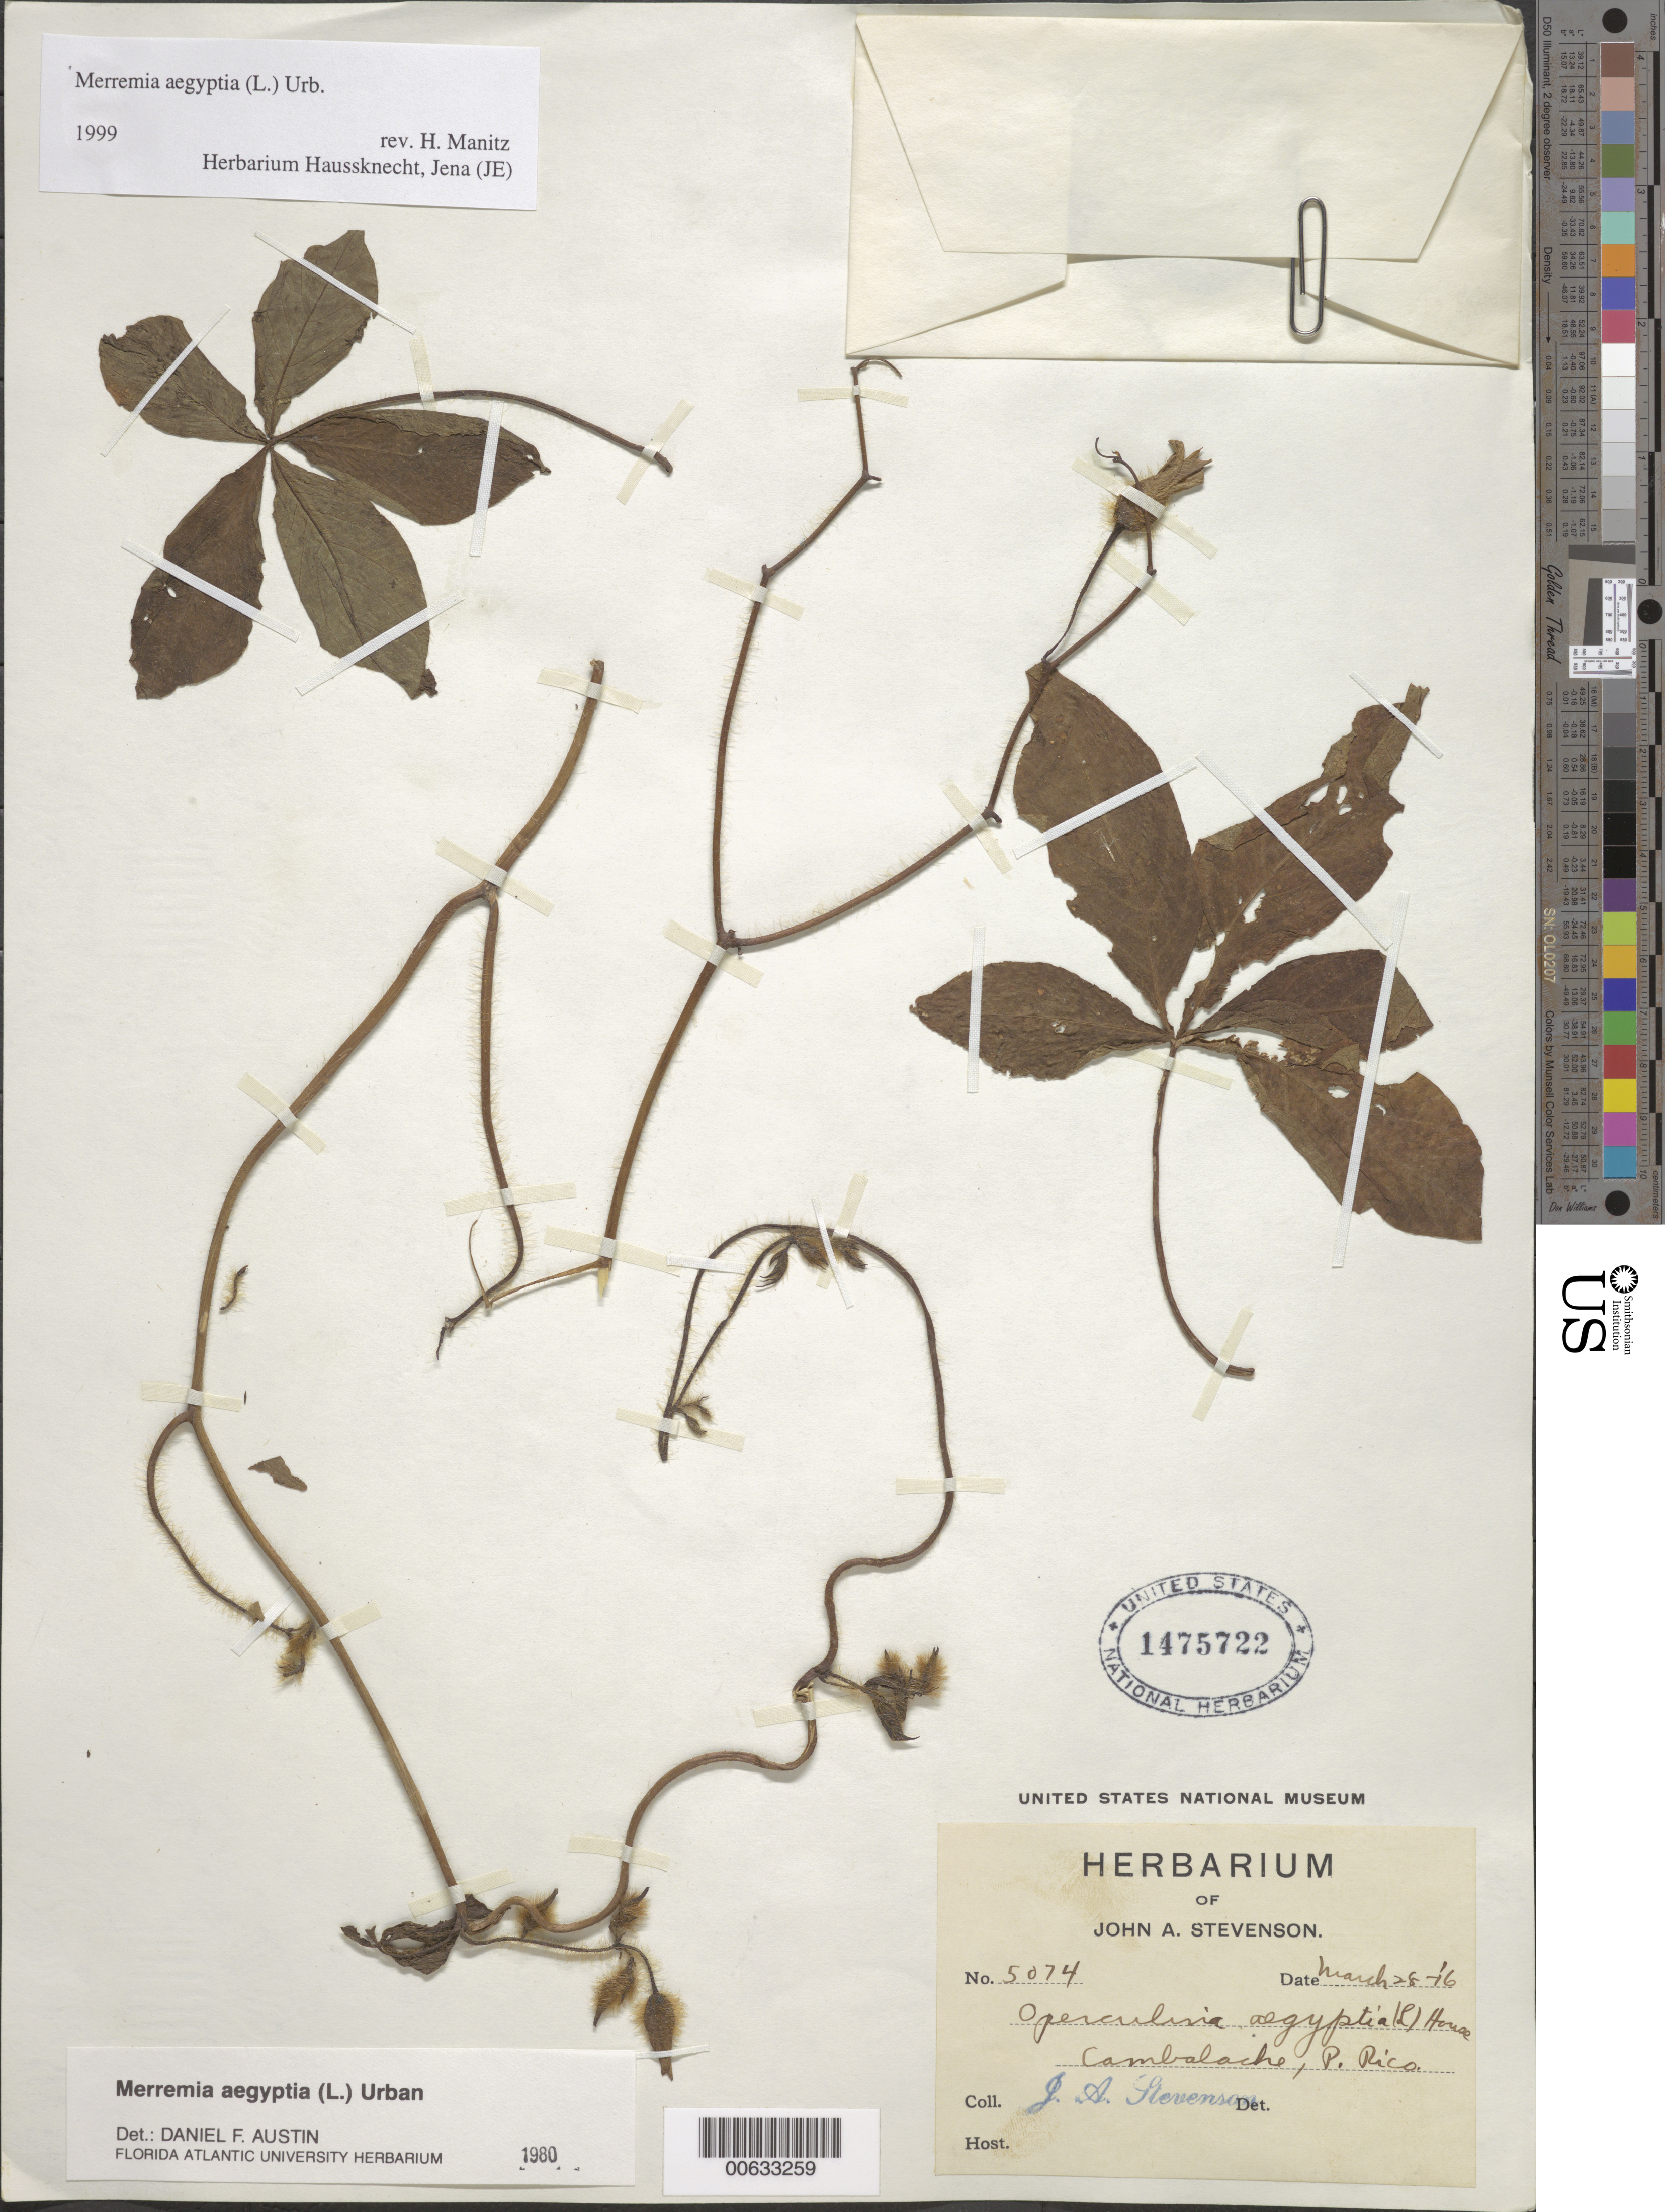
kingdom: Plantae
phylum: Tracheophyta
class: Magnoliopsida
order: Solanales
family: Convolvulaceae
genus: Distimake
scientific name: Distimake aegyptius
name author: (L.) A. R. Simões & Staples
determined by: Strong, Mark T., (BOT), Smithsonian Institution - National Museum of Natural History (UNITED STATES)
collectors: J. A. Stevenson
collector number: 5074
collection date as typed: Transcribed d/m/y: 28/3/76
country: Puerto Rico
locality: Cambalache.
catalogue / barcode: US 1475722